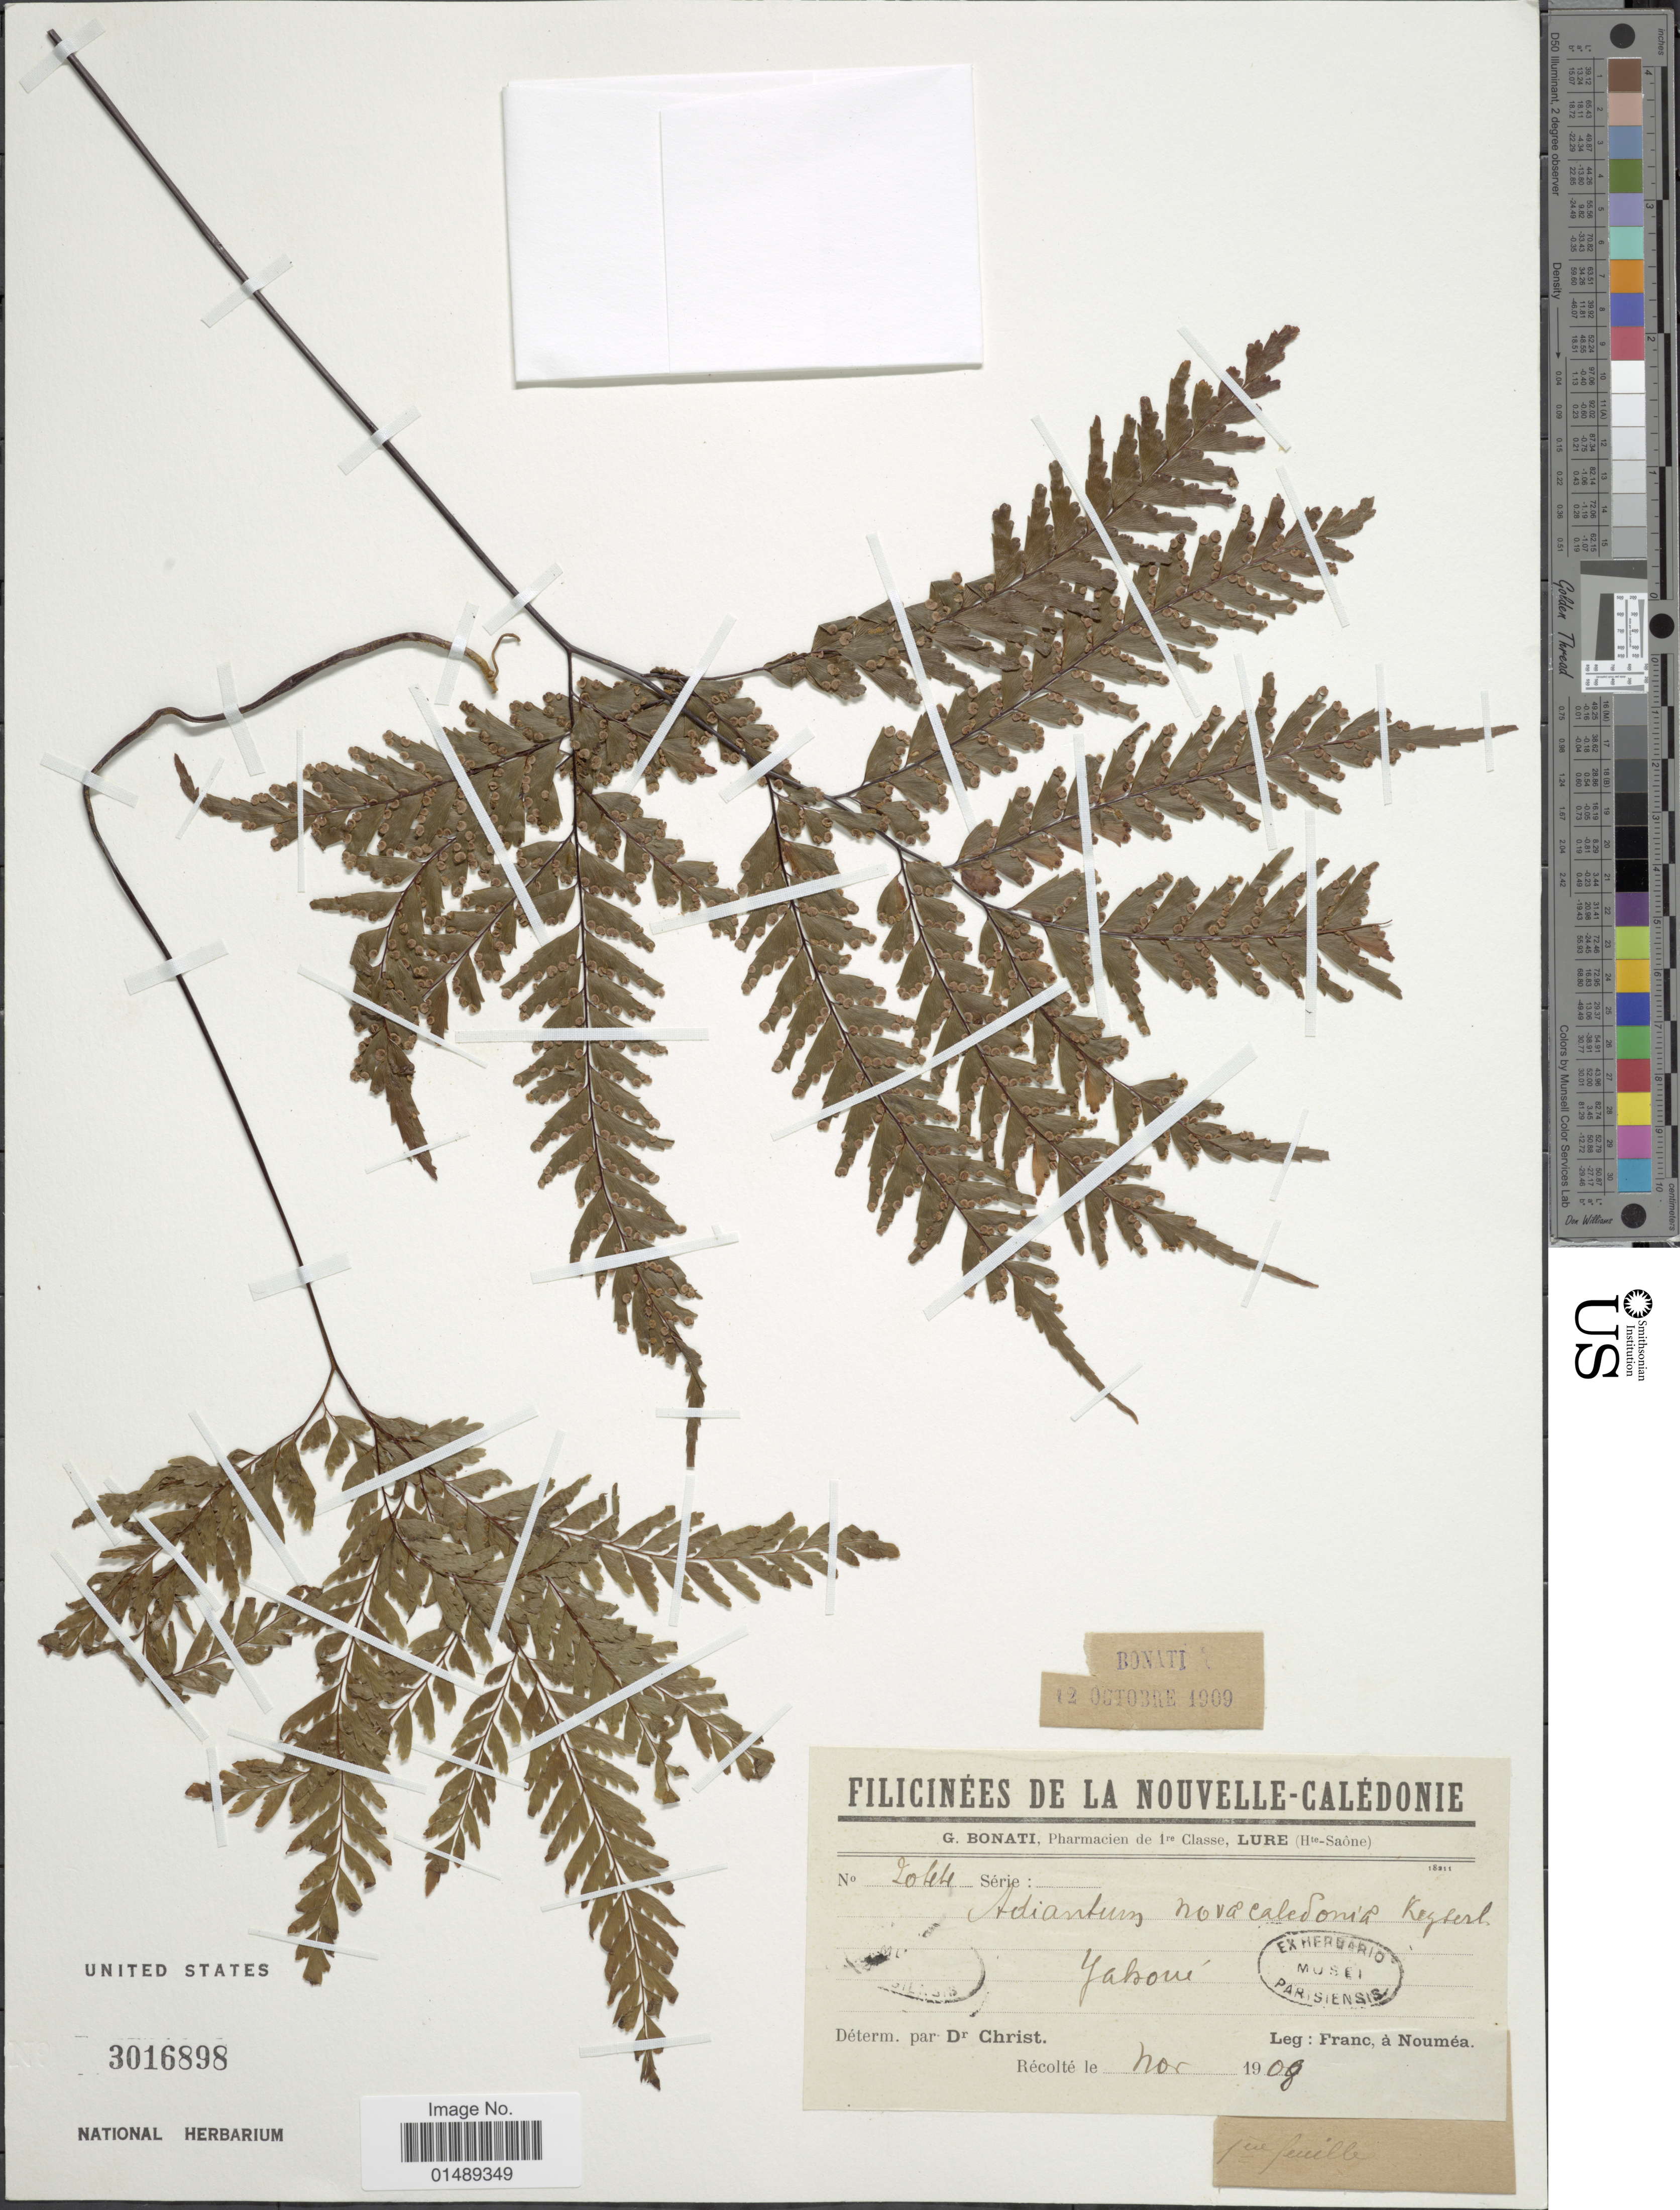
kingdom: Plantae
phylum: Tracheophyta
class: Polypodiopsida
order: Polypodiales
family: Pteridaceae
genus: Adiantum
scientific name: Adiantum novae-caledoniae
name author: Keyserl.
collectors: Franc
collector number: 2044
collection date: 1908-11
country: New Caledonia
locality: Yahoué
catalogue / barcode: US 3016898